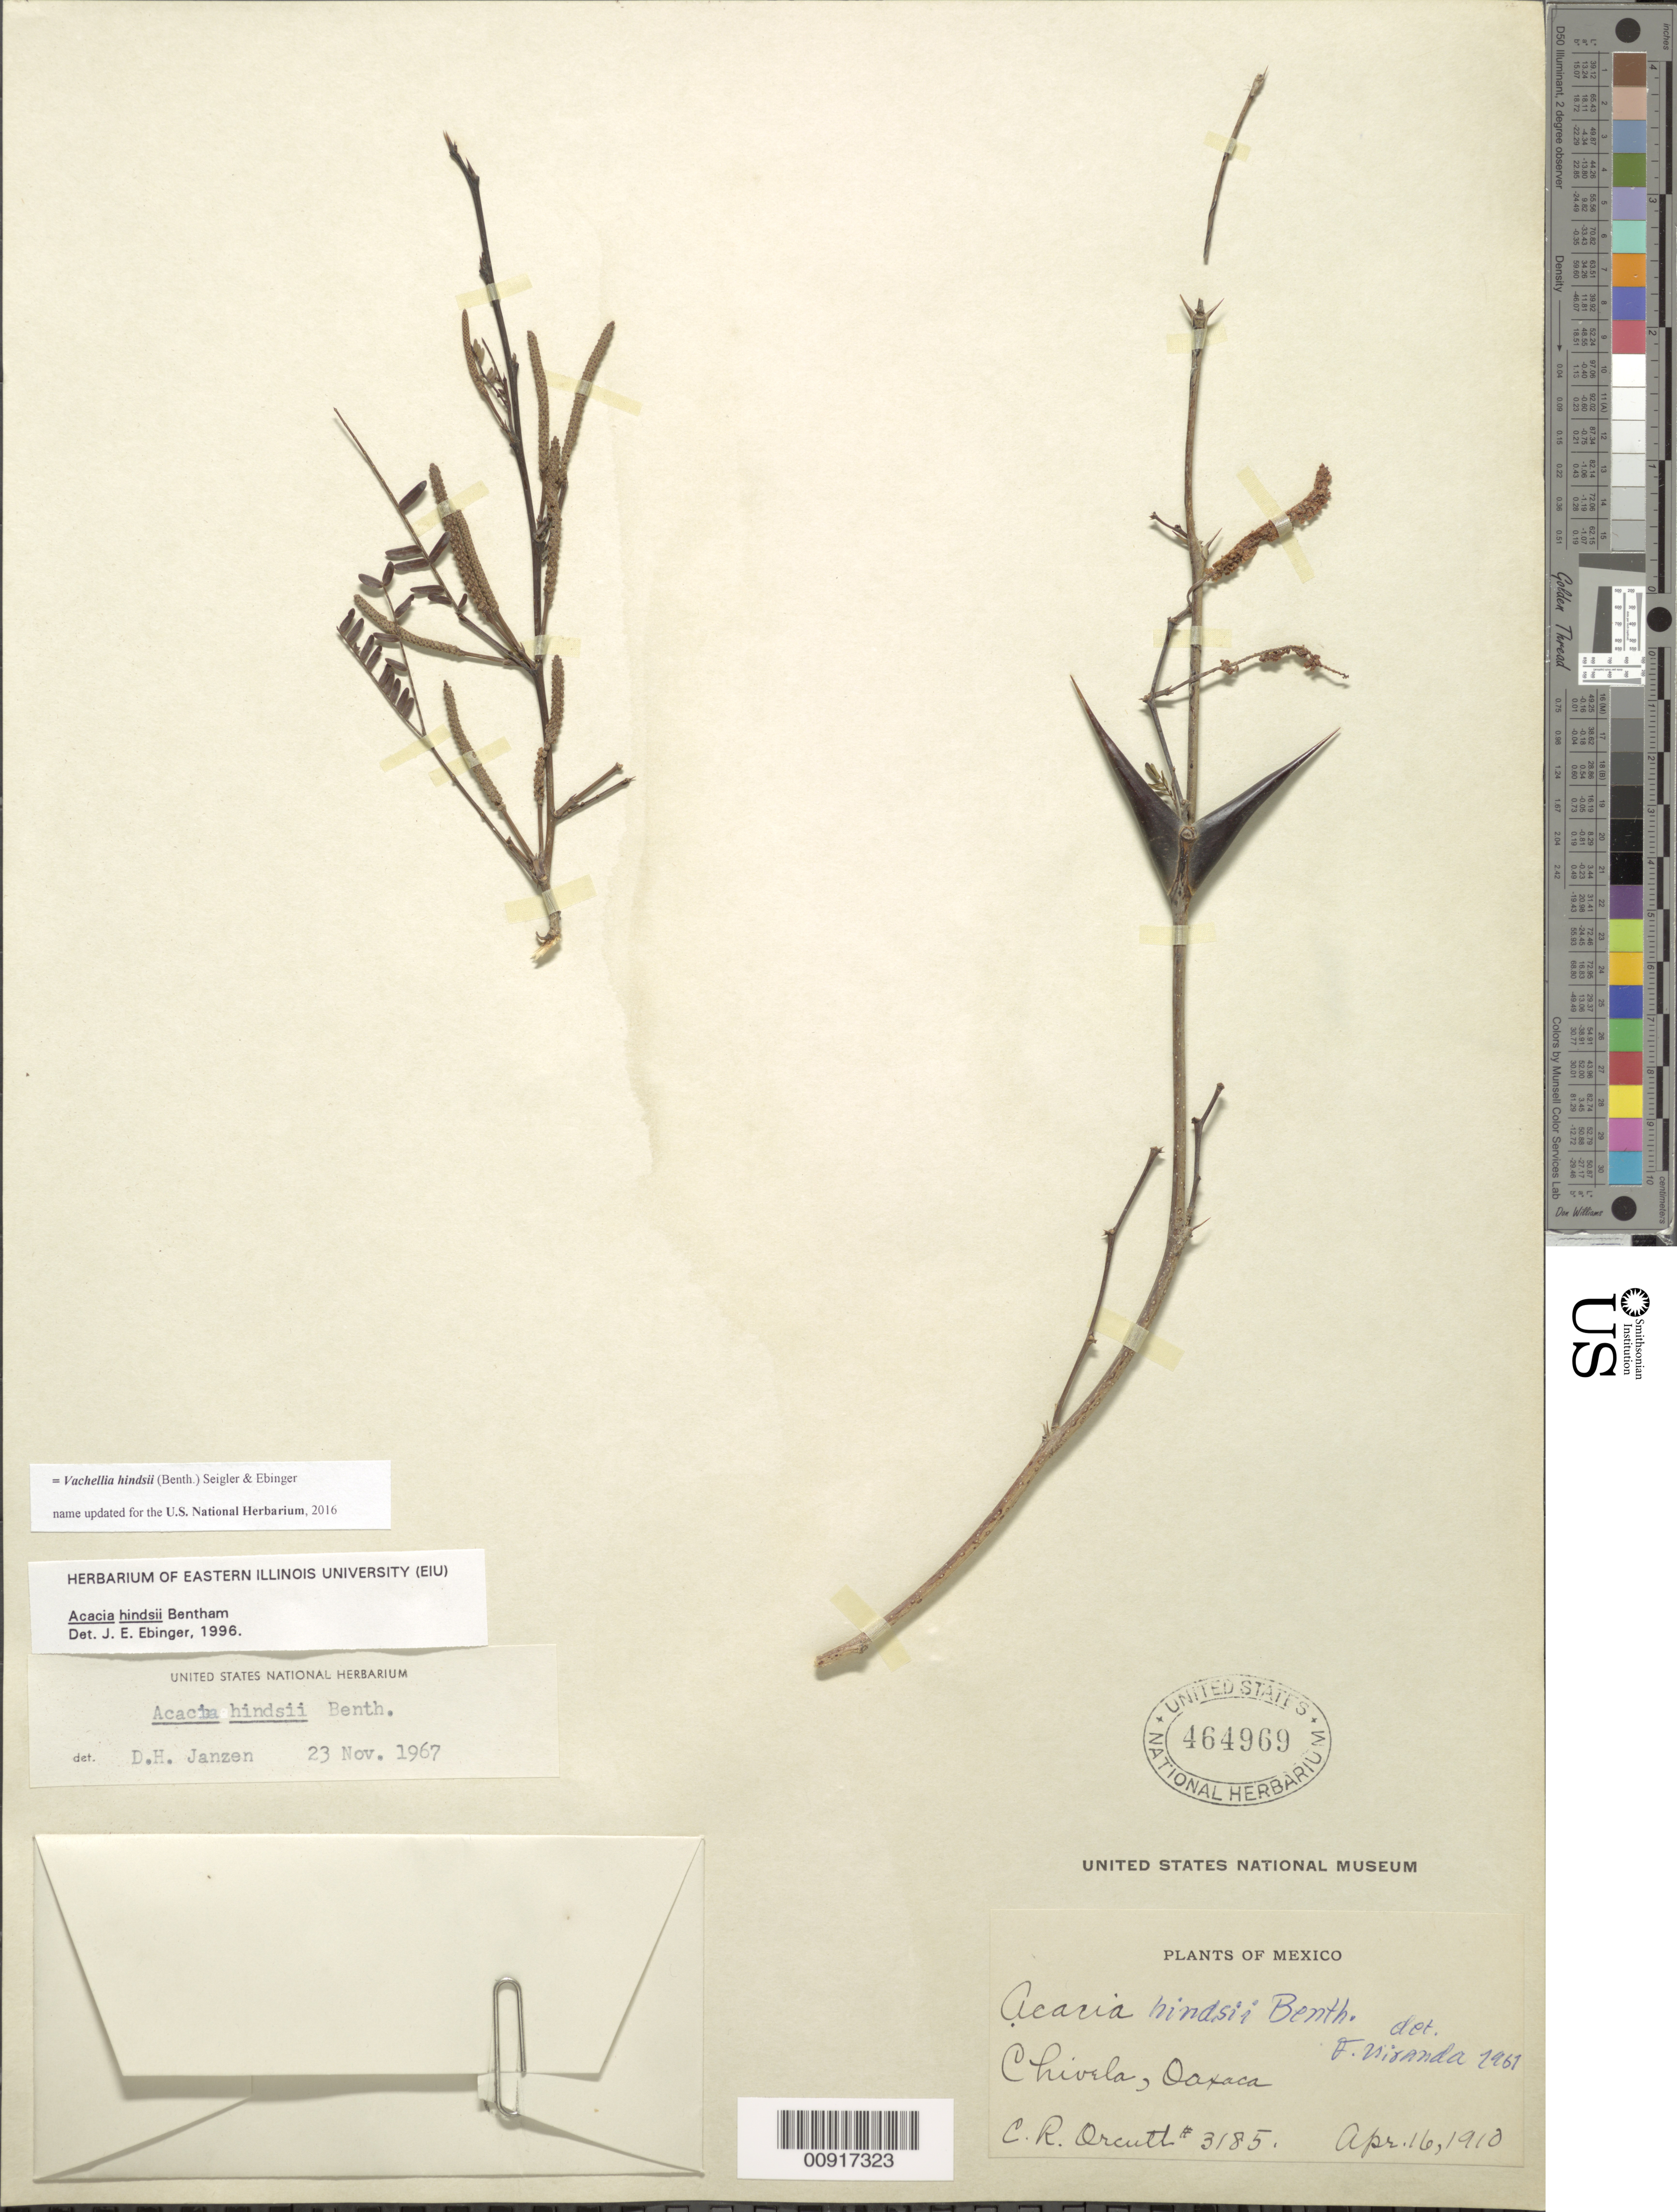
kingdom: Plantae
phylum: Tracheophyta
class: Magnoliopsida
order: Fabales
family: Fabaceae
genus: Vachellia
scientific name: Vachellia hindsii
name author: (Benth.) Seigler & Ebinger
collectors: C. R. Orcutt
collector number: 3185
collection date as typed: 16 Apr 1910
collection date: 1910-04-16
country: Mexico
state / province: Oaxaca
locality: Chivela, Oaxaca.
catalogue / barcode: US 464969